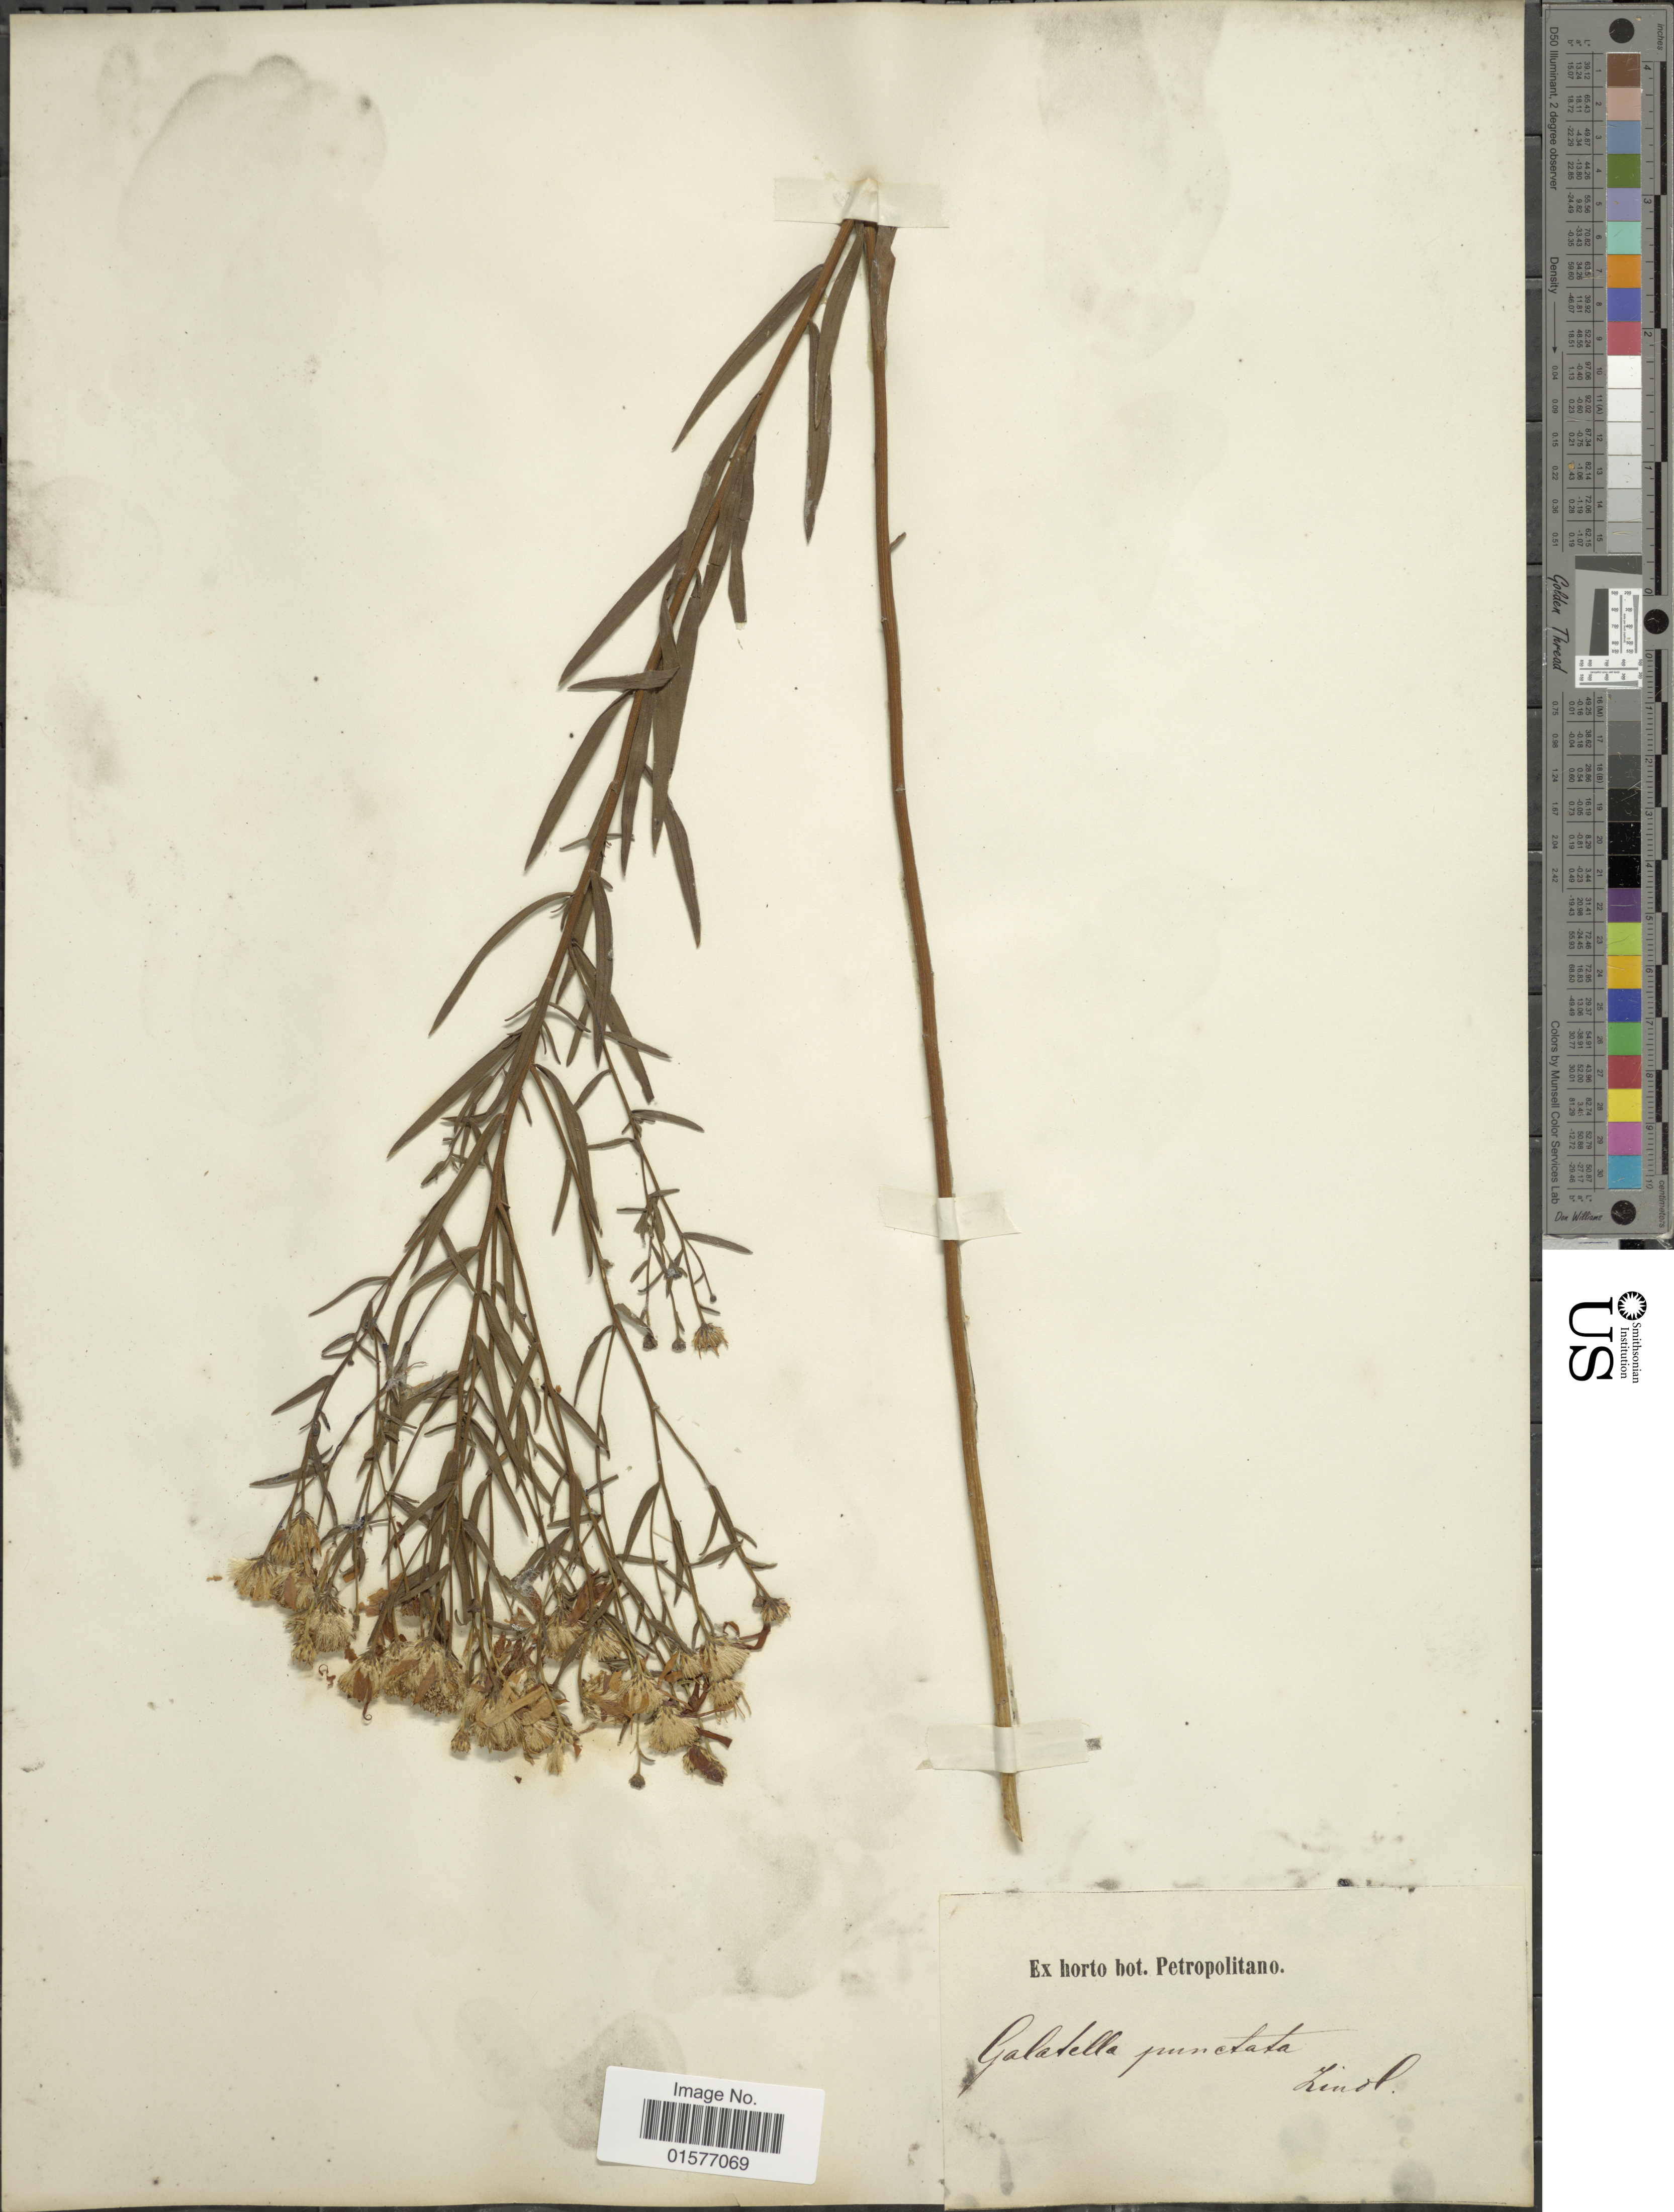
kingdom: Plantae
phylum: Tracheophyta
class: Magnoliopsida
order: Asterales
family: Asteraceae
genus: Linosyris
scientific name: Linosyris punctata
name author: (Moench) DC.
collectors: ex Horto Bot. Petropolitano